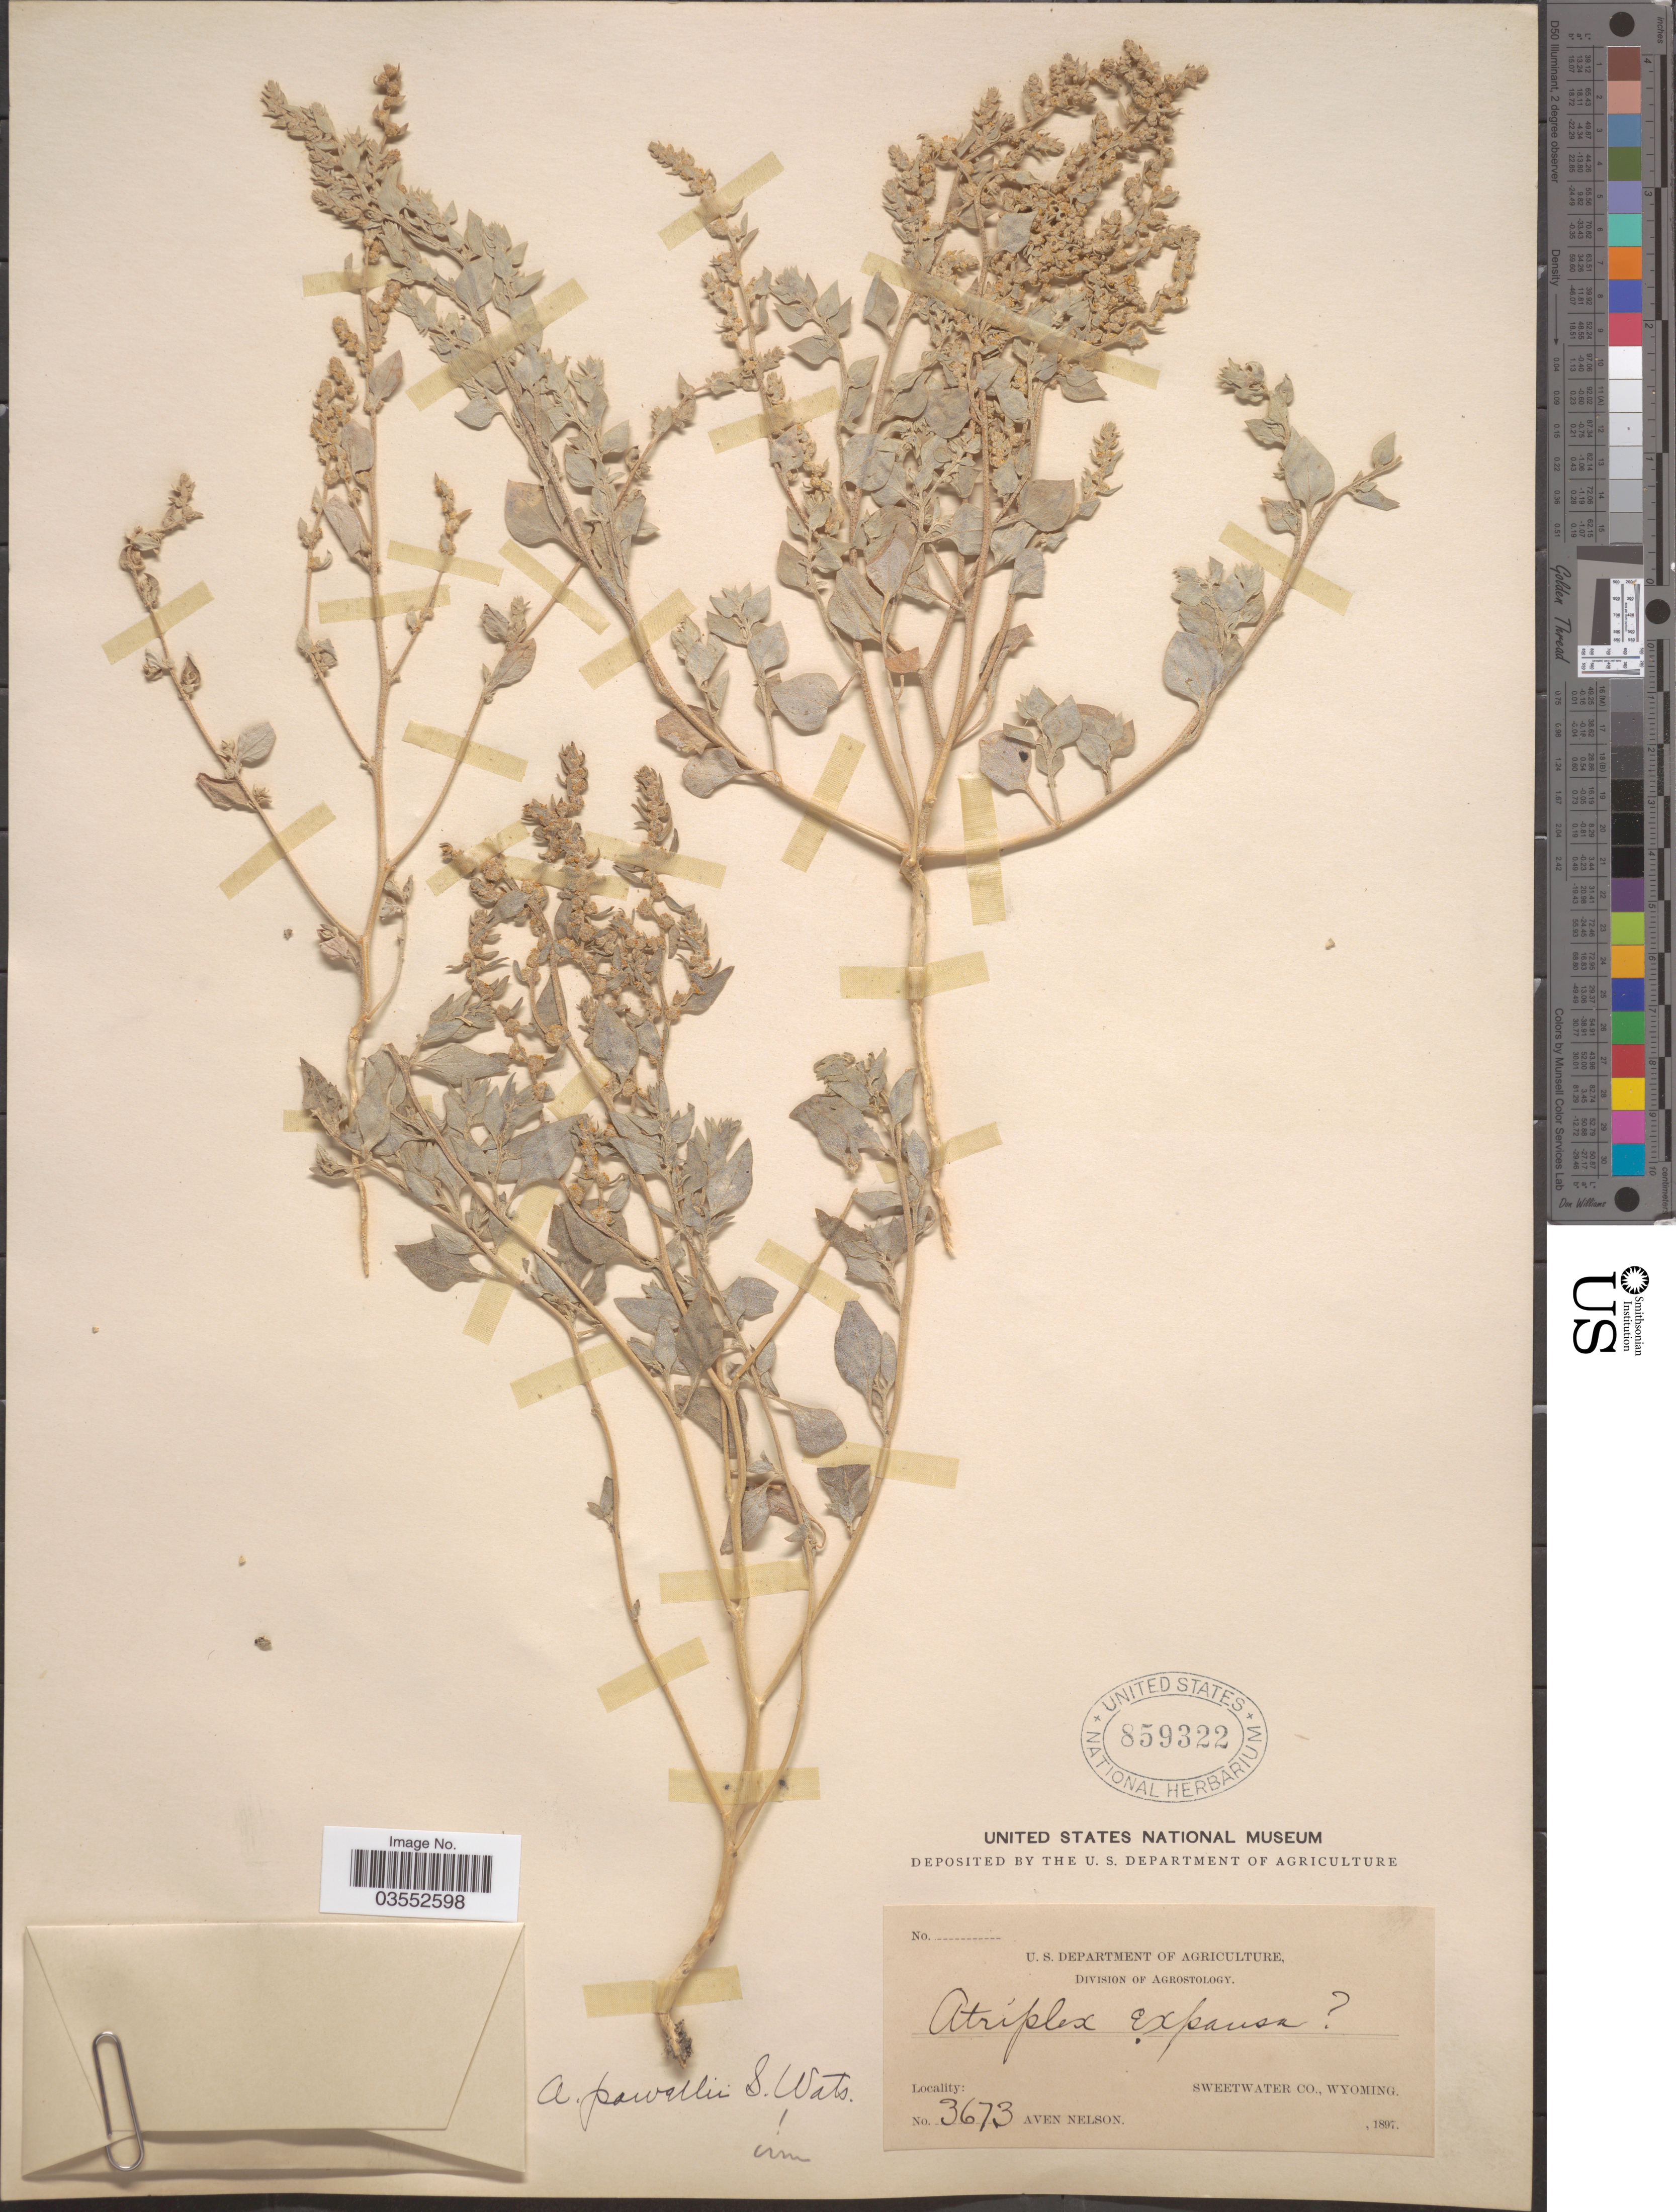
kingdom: Plantae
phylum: Tracheophyta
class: Magnoliopsida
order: Caryophyllales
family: Amaranthaceae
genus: Atriplex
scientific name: Atriplex powellii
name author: S. Watson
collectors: A. Nelson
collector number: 3673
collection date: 1897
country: United States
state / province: Wyoming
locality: Sweetwater Co.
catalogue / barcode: US 859322